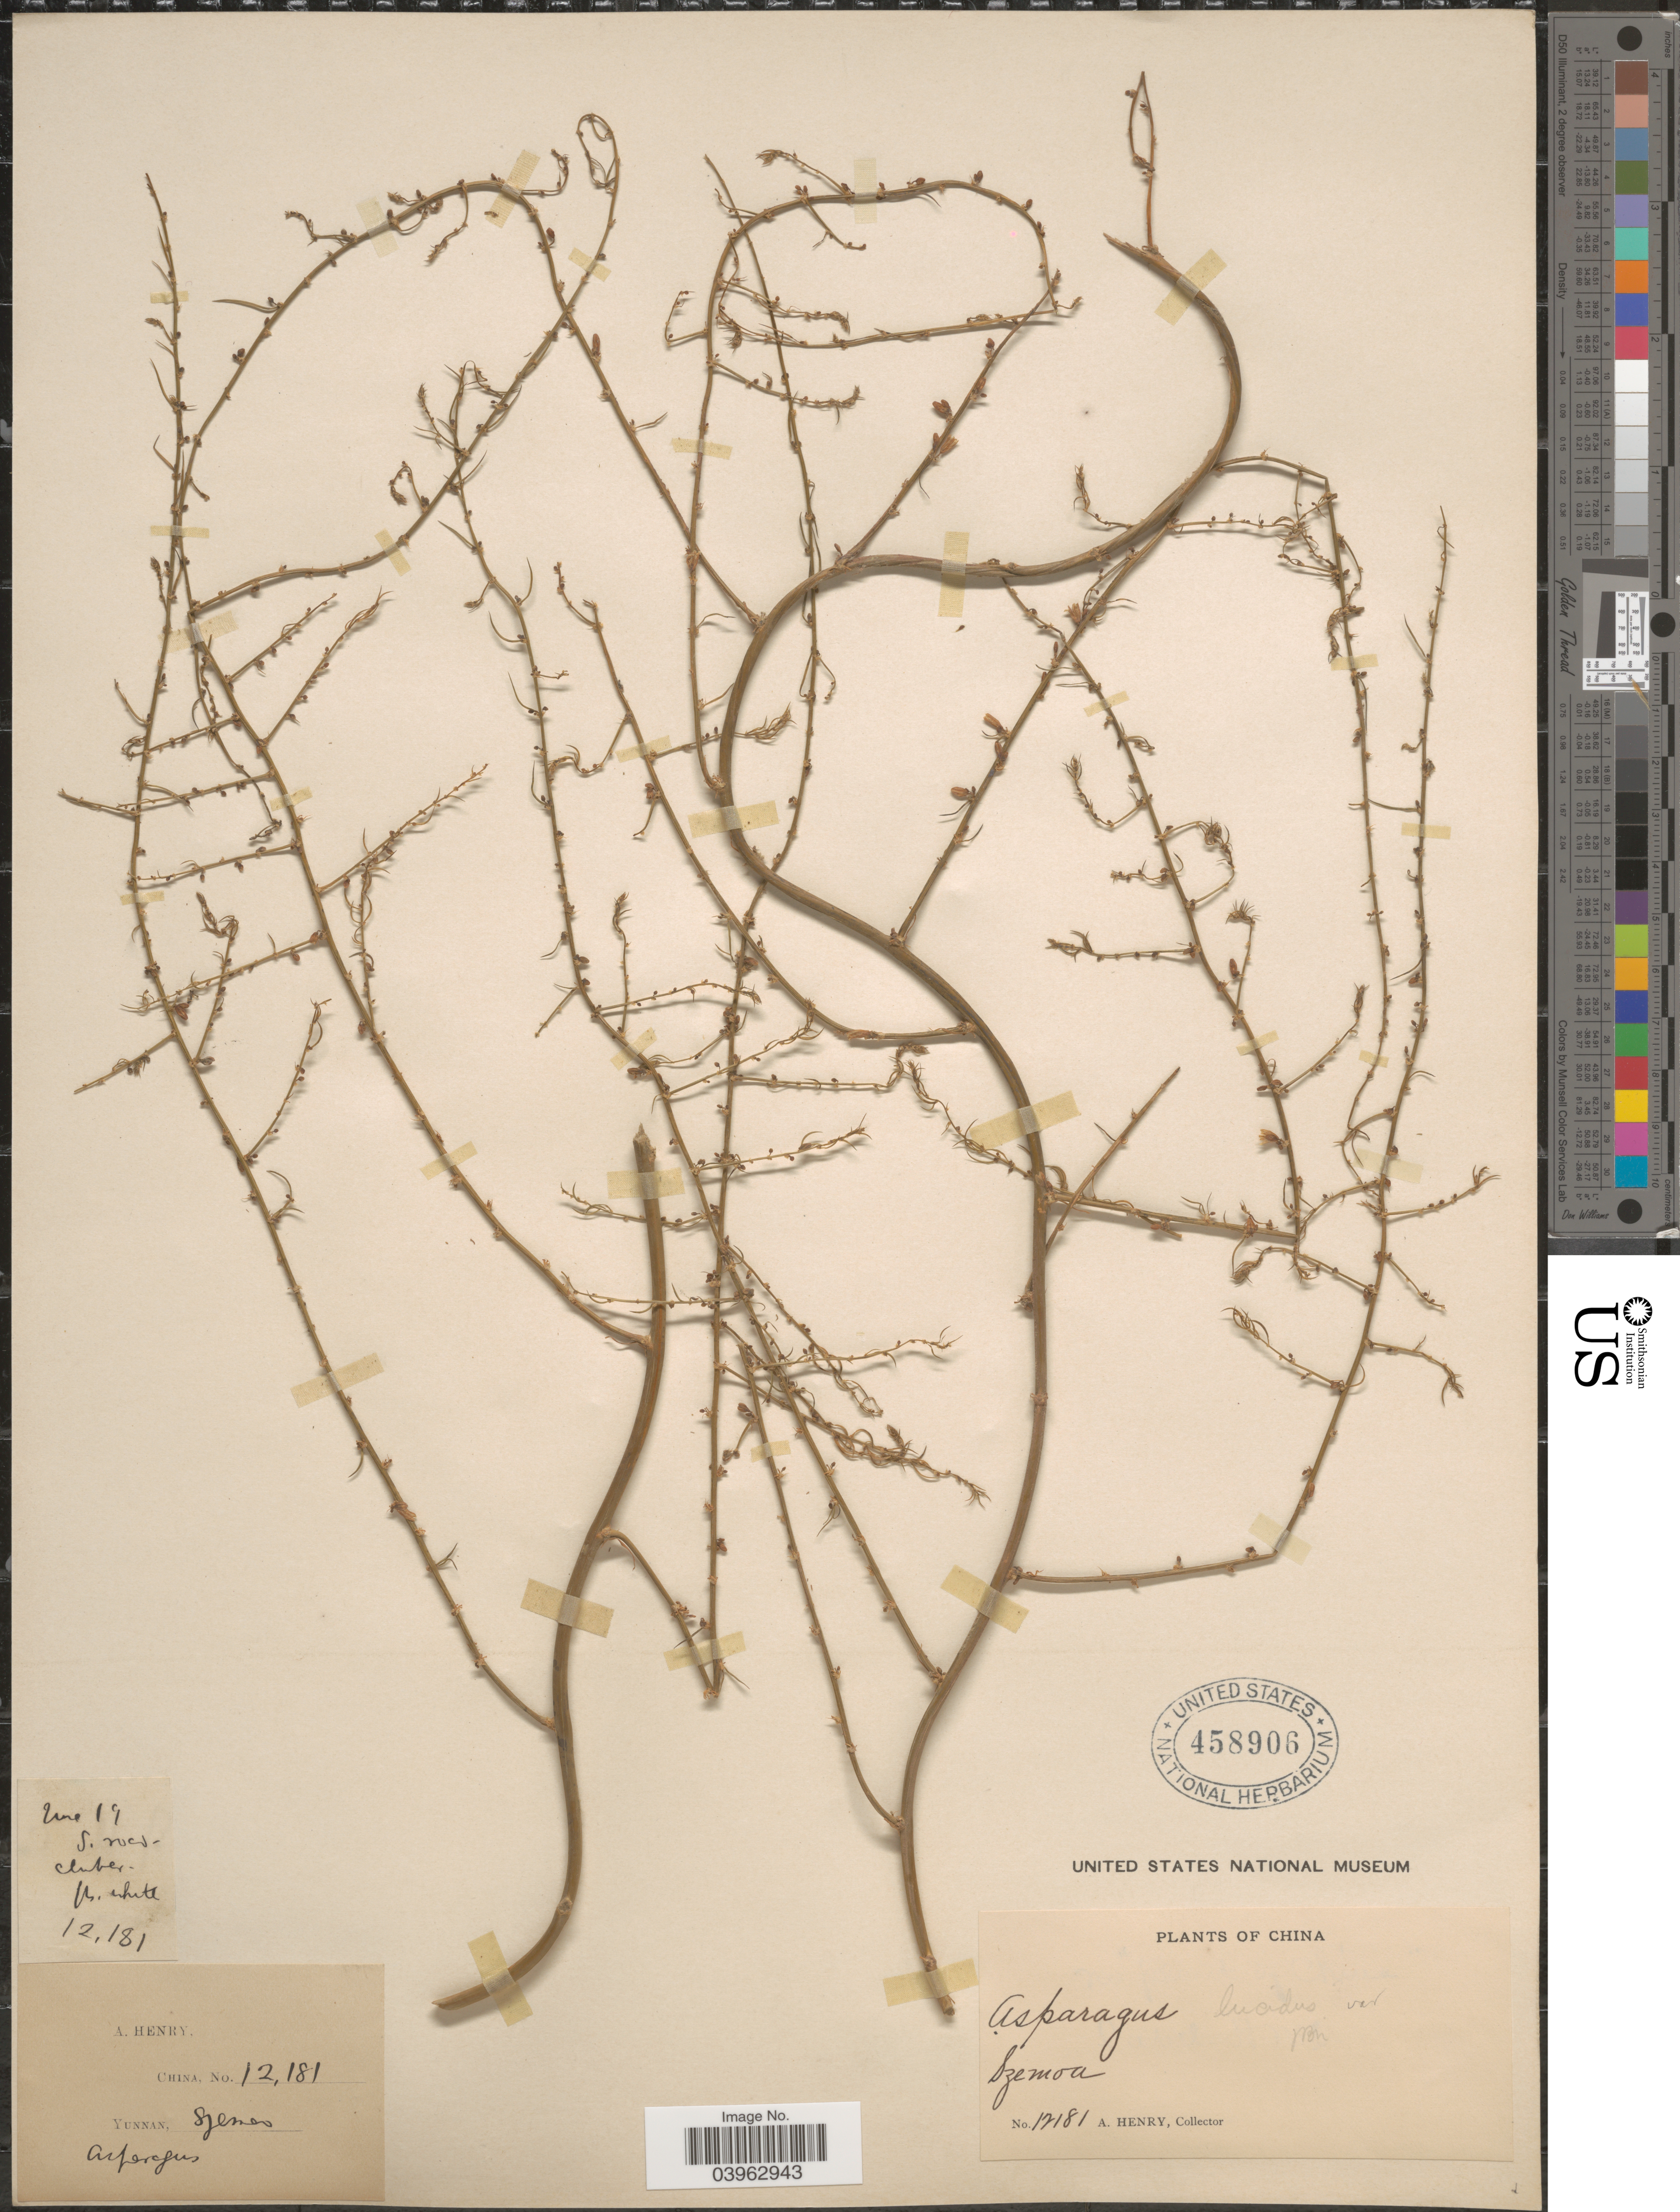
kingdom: Plantae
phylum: Tracheophyta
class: Liliopsida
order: Asparagales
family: Asparagaceae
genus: Asparagus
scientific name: Asparagus lucidus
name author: Lindl.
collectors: A. Henry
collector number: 12181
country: China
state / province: Yunnan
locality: Szemoa.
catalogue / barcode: US 458906